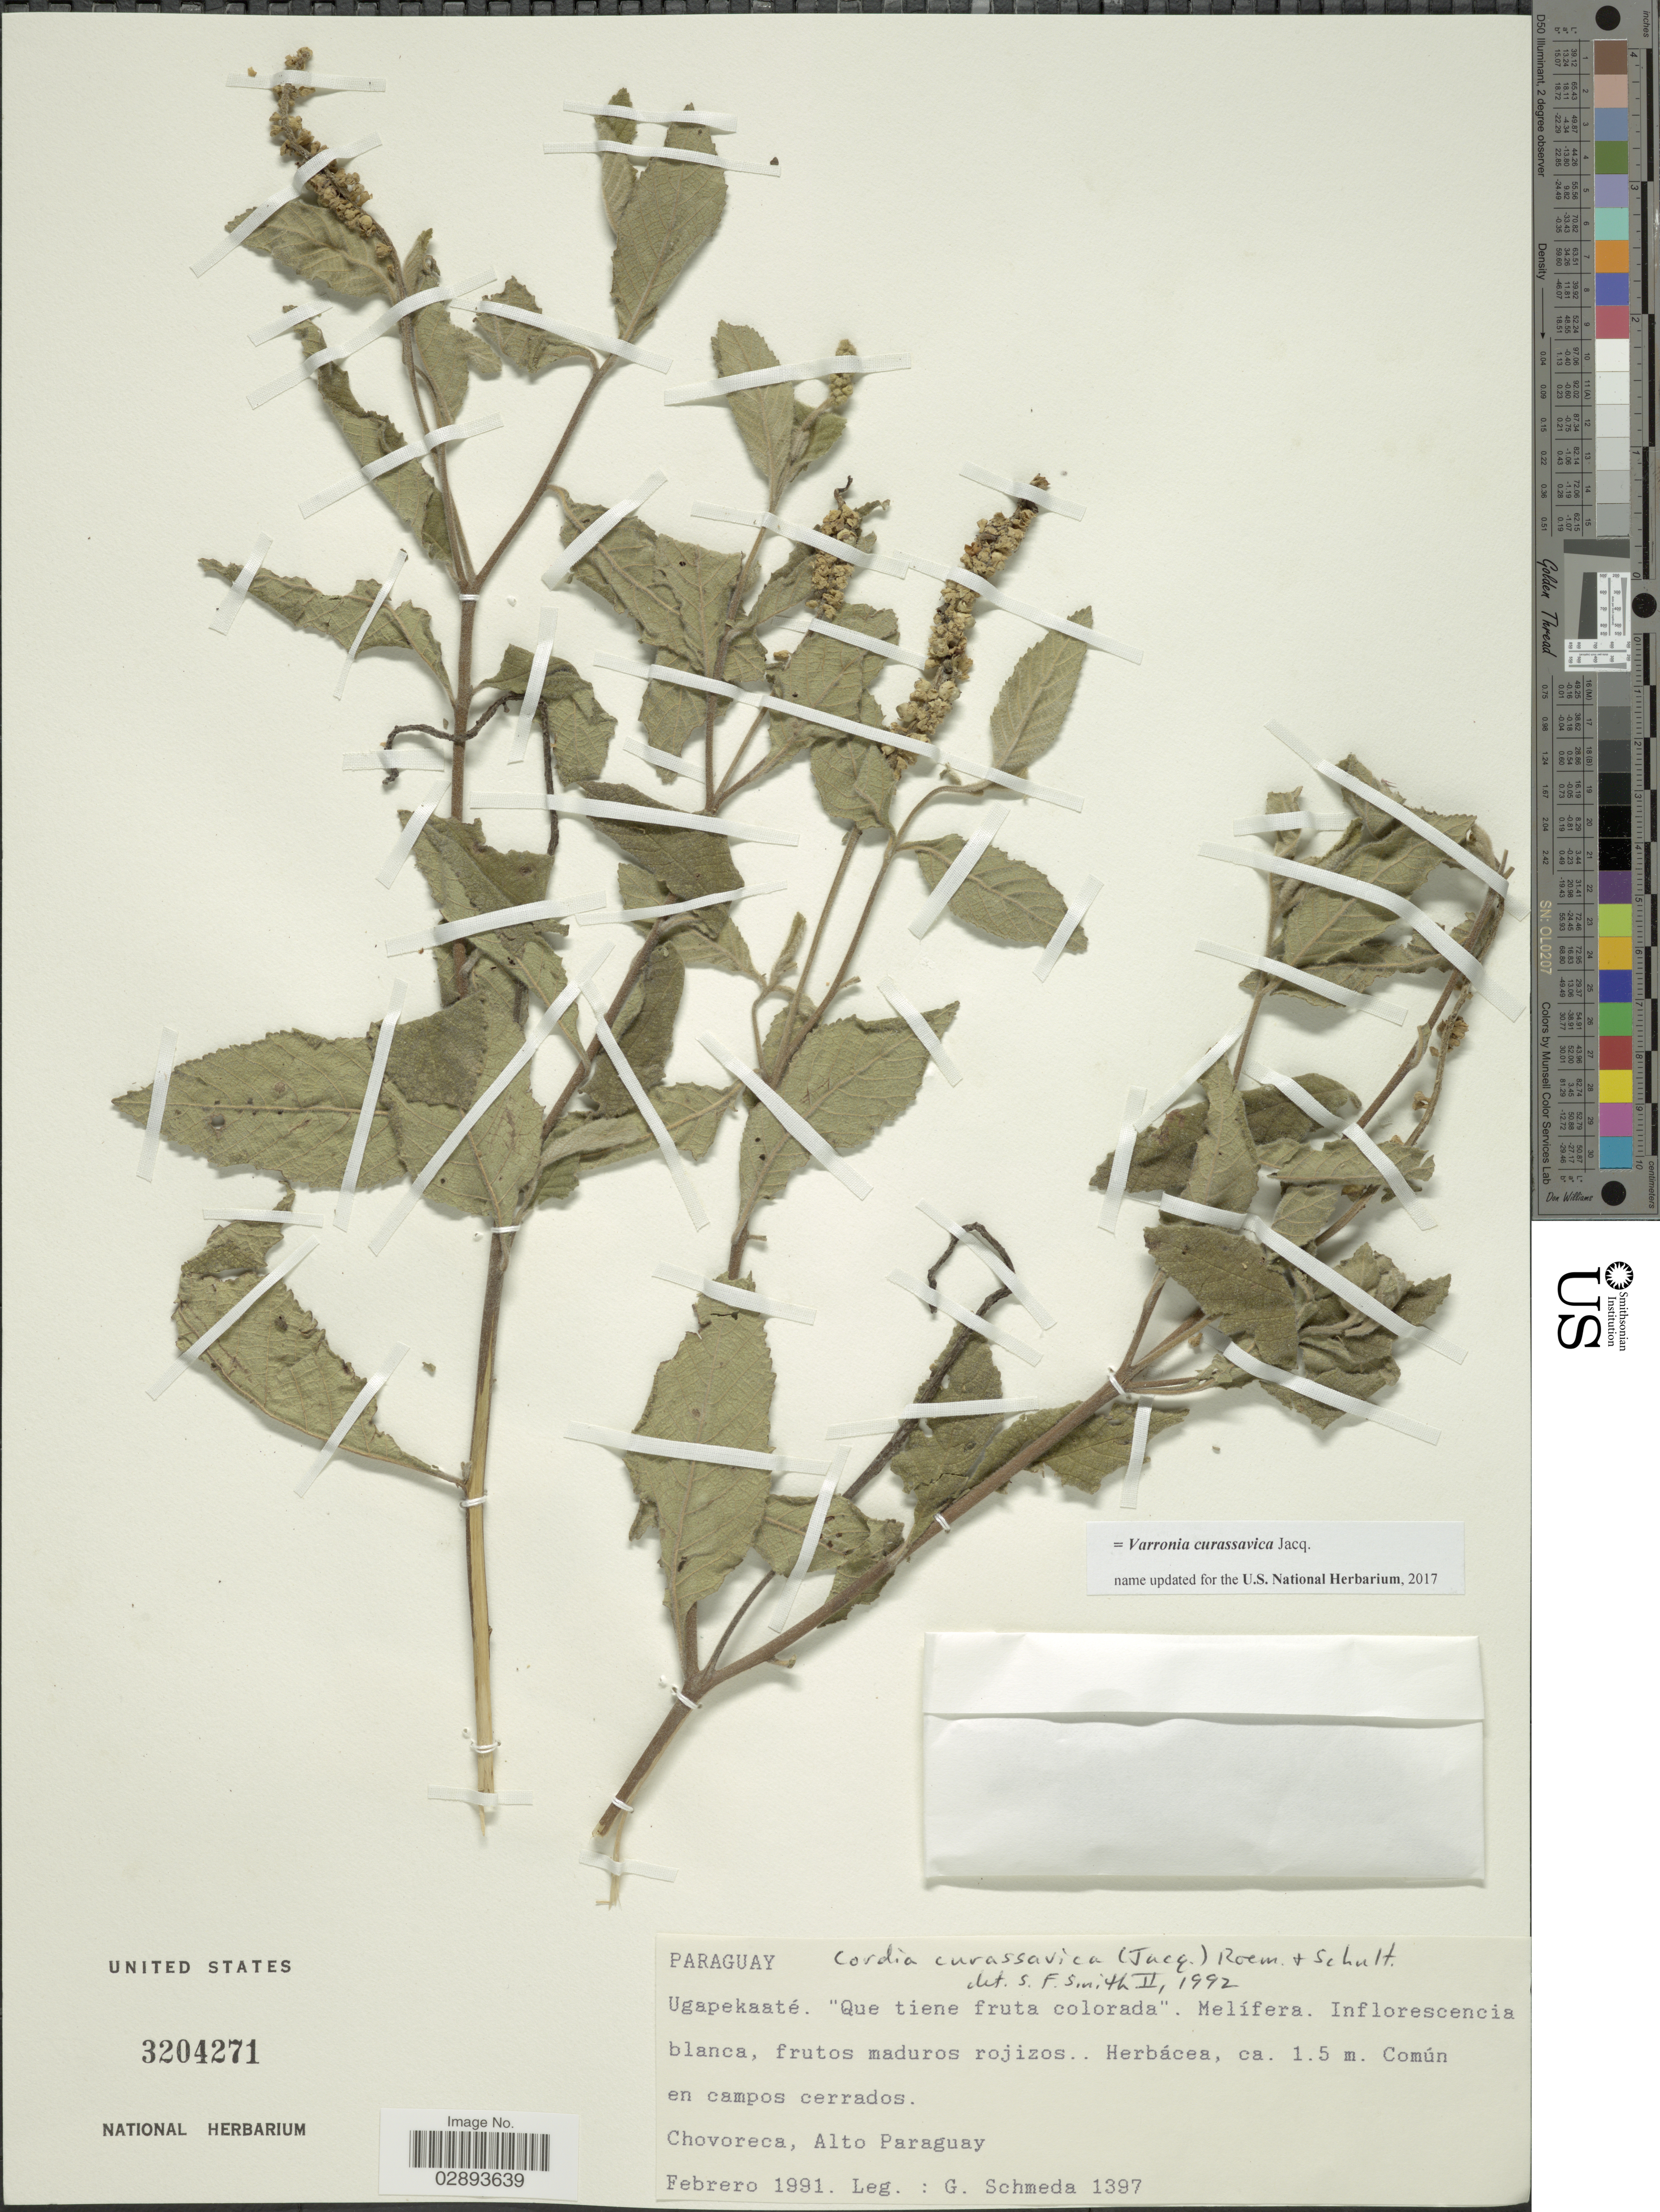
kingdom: Plantae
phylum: Tracheophyta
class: Magnoliopsida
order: Boraginales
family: Cordiaceae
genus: Varronia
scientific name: Varronia curassavica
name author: Jacq.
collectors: G. Schmeda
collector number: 1397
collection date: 1991-02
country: Paraguay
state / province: Alto Paraguay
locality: Chovoreca, Alto Paraguay.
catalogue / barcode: US 3204271